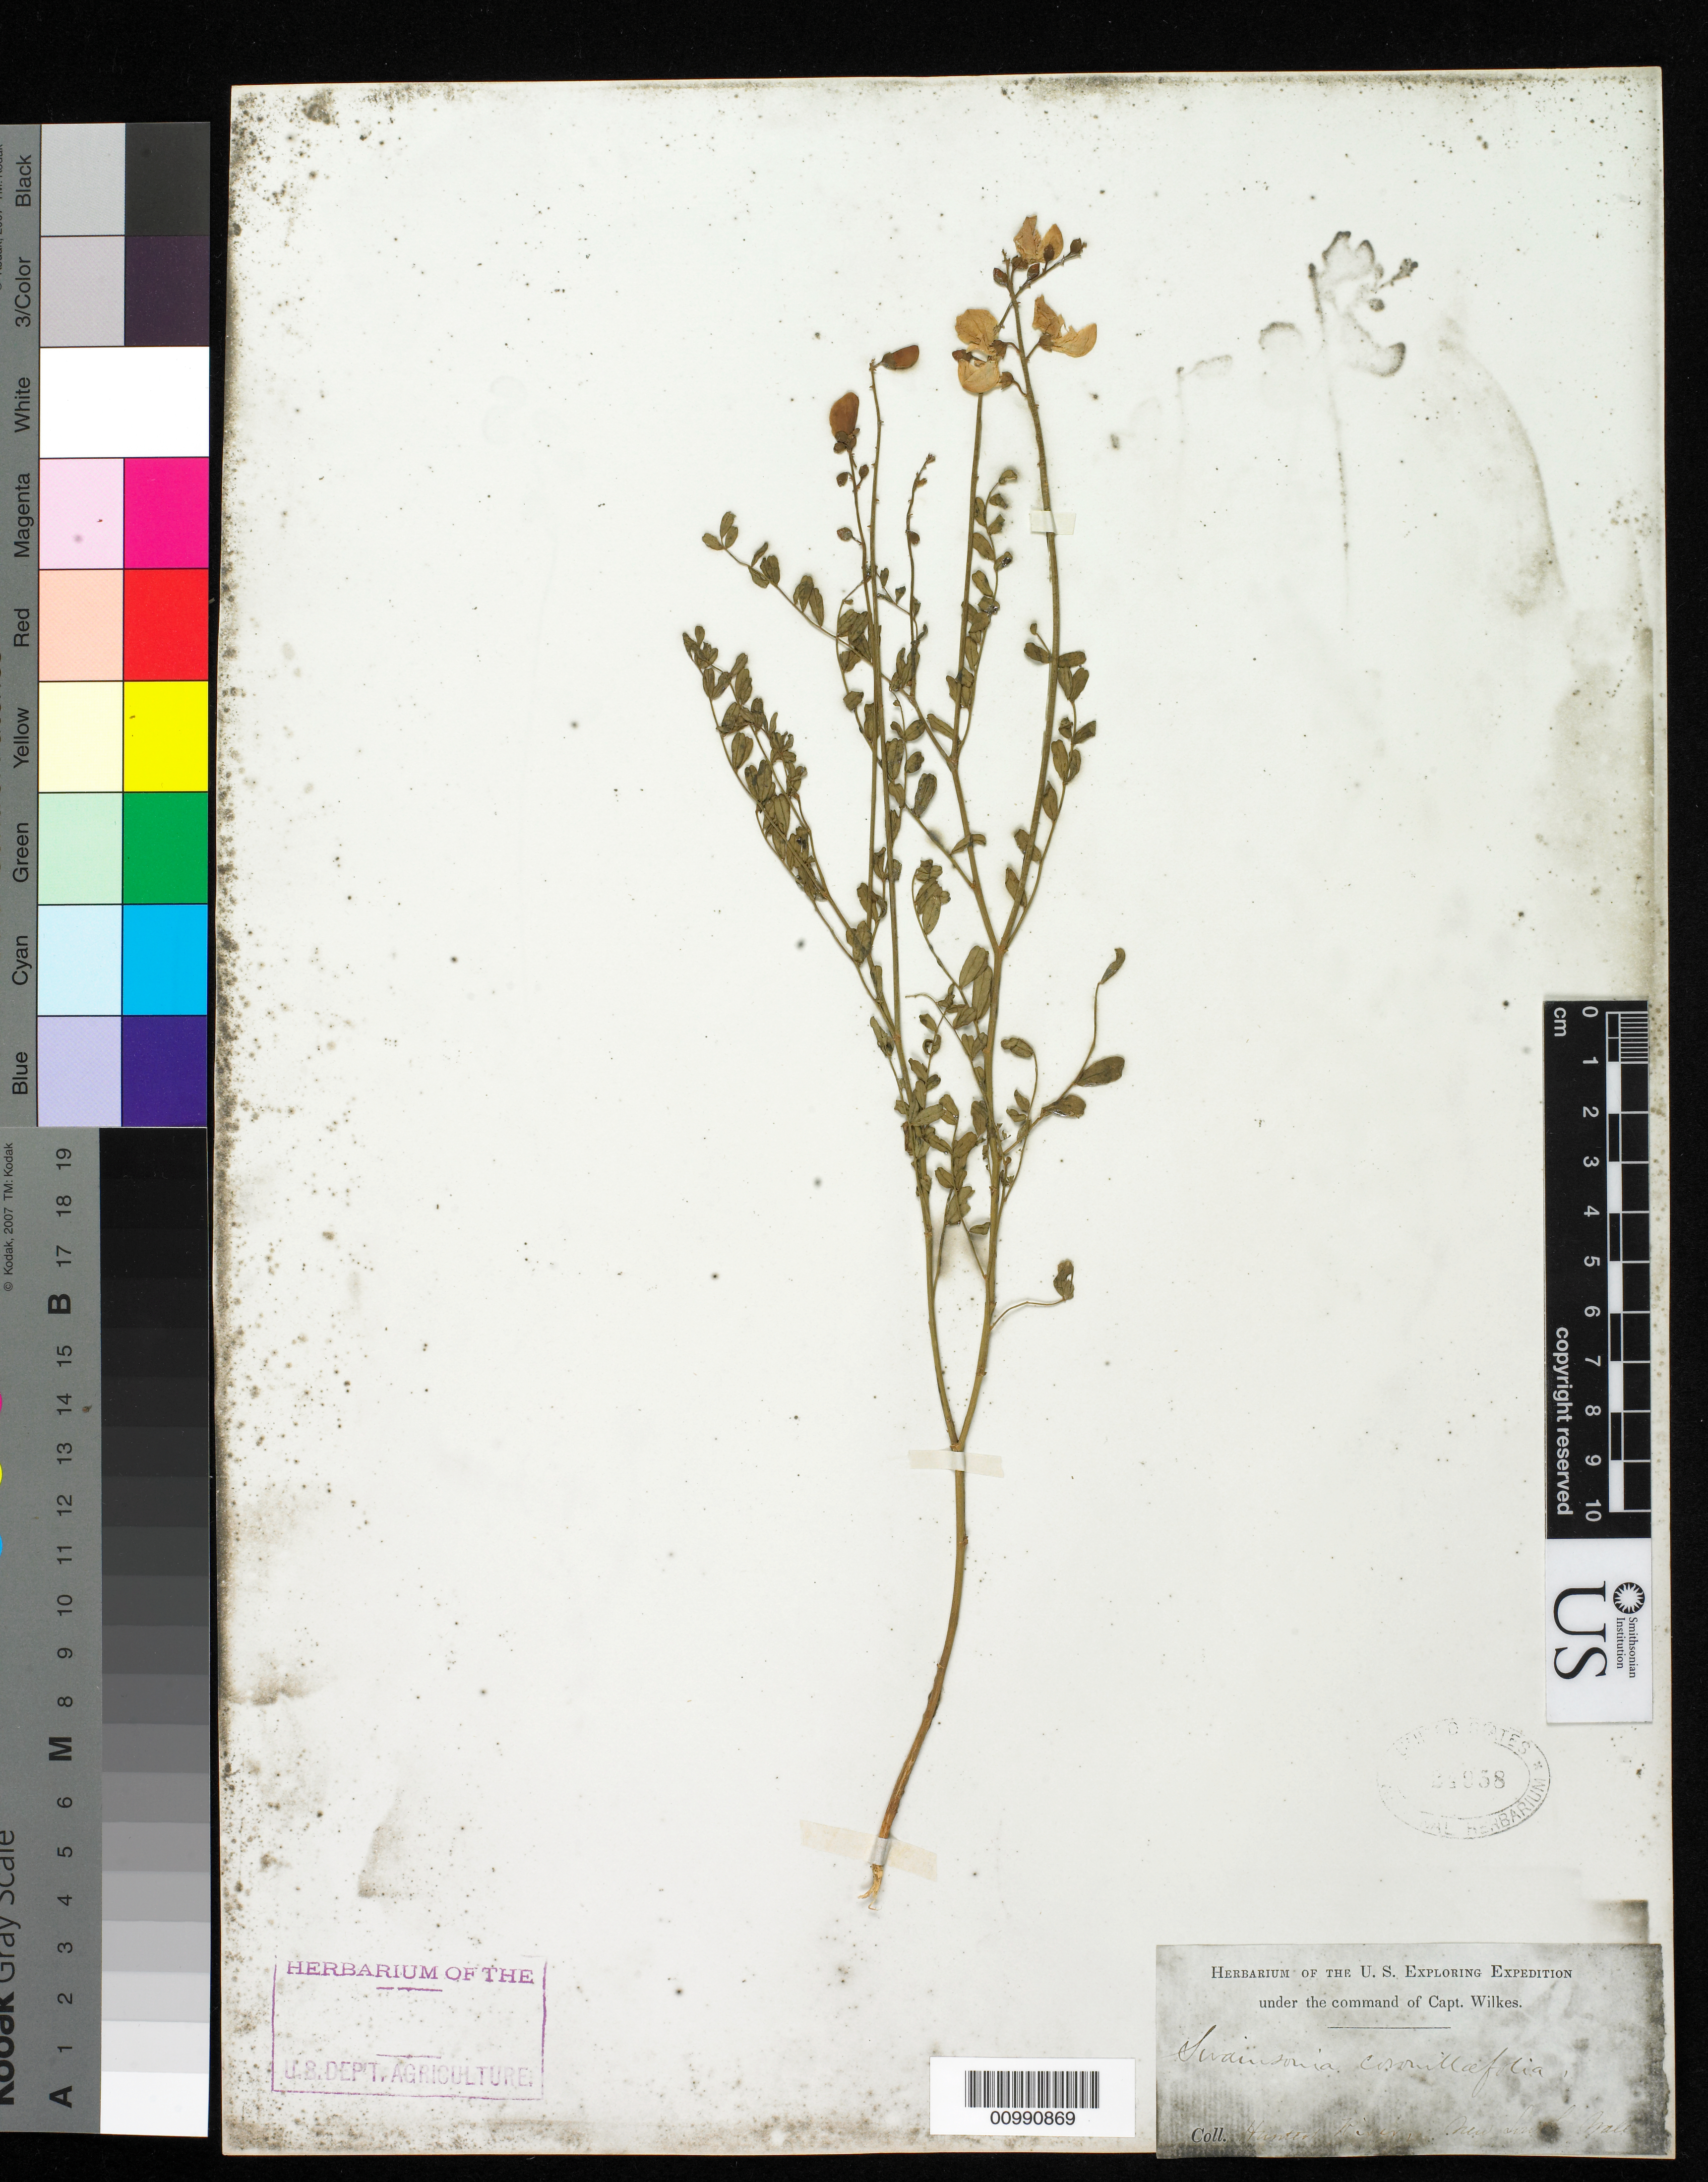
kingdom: Plantae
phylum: Tracheophyta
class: Magnoliopsida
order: Fabales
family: Fabaceae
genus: Swainsona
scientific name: Swainsona coronillifolia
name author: Salisb.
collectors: Wilkes Explor. Exped.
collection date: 1838/1842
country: Australia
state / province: New South Wales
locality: Hunter's River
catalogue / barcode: US 34958